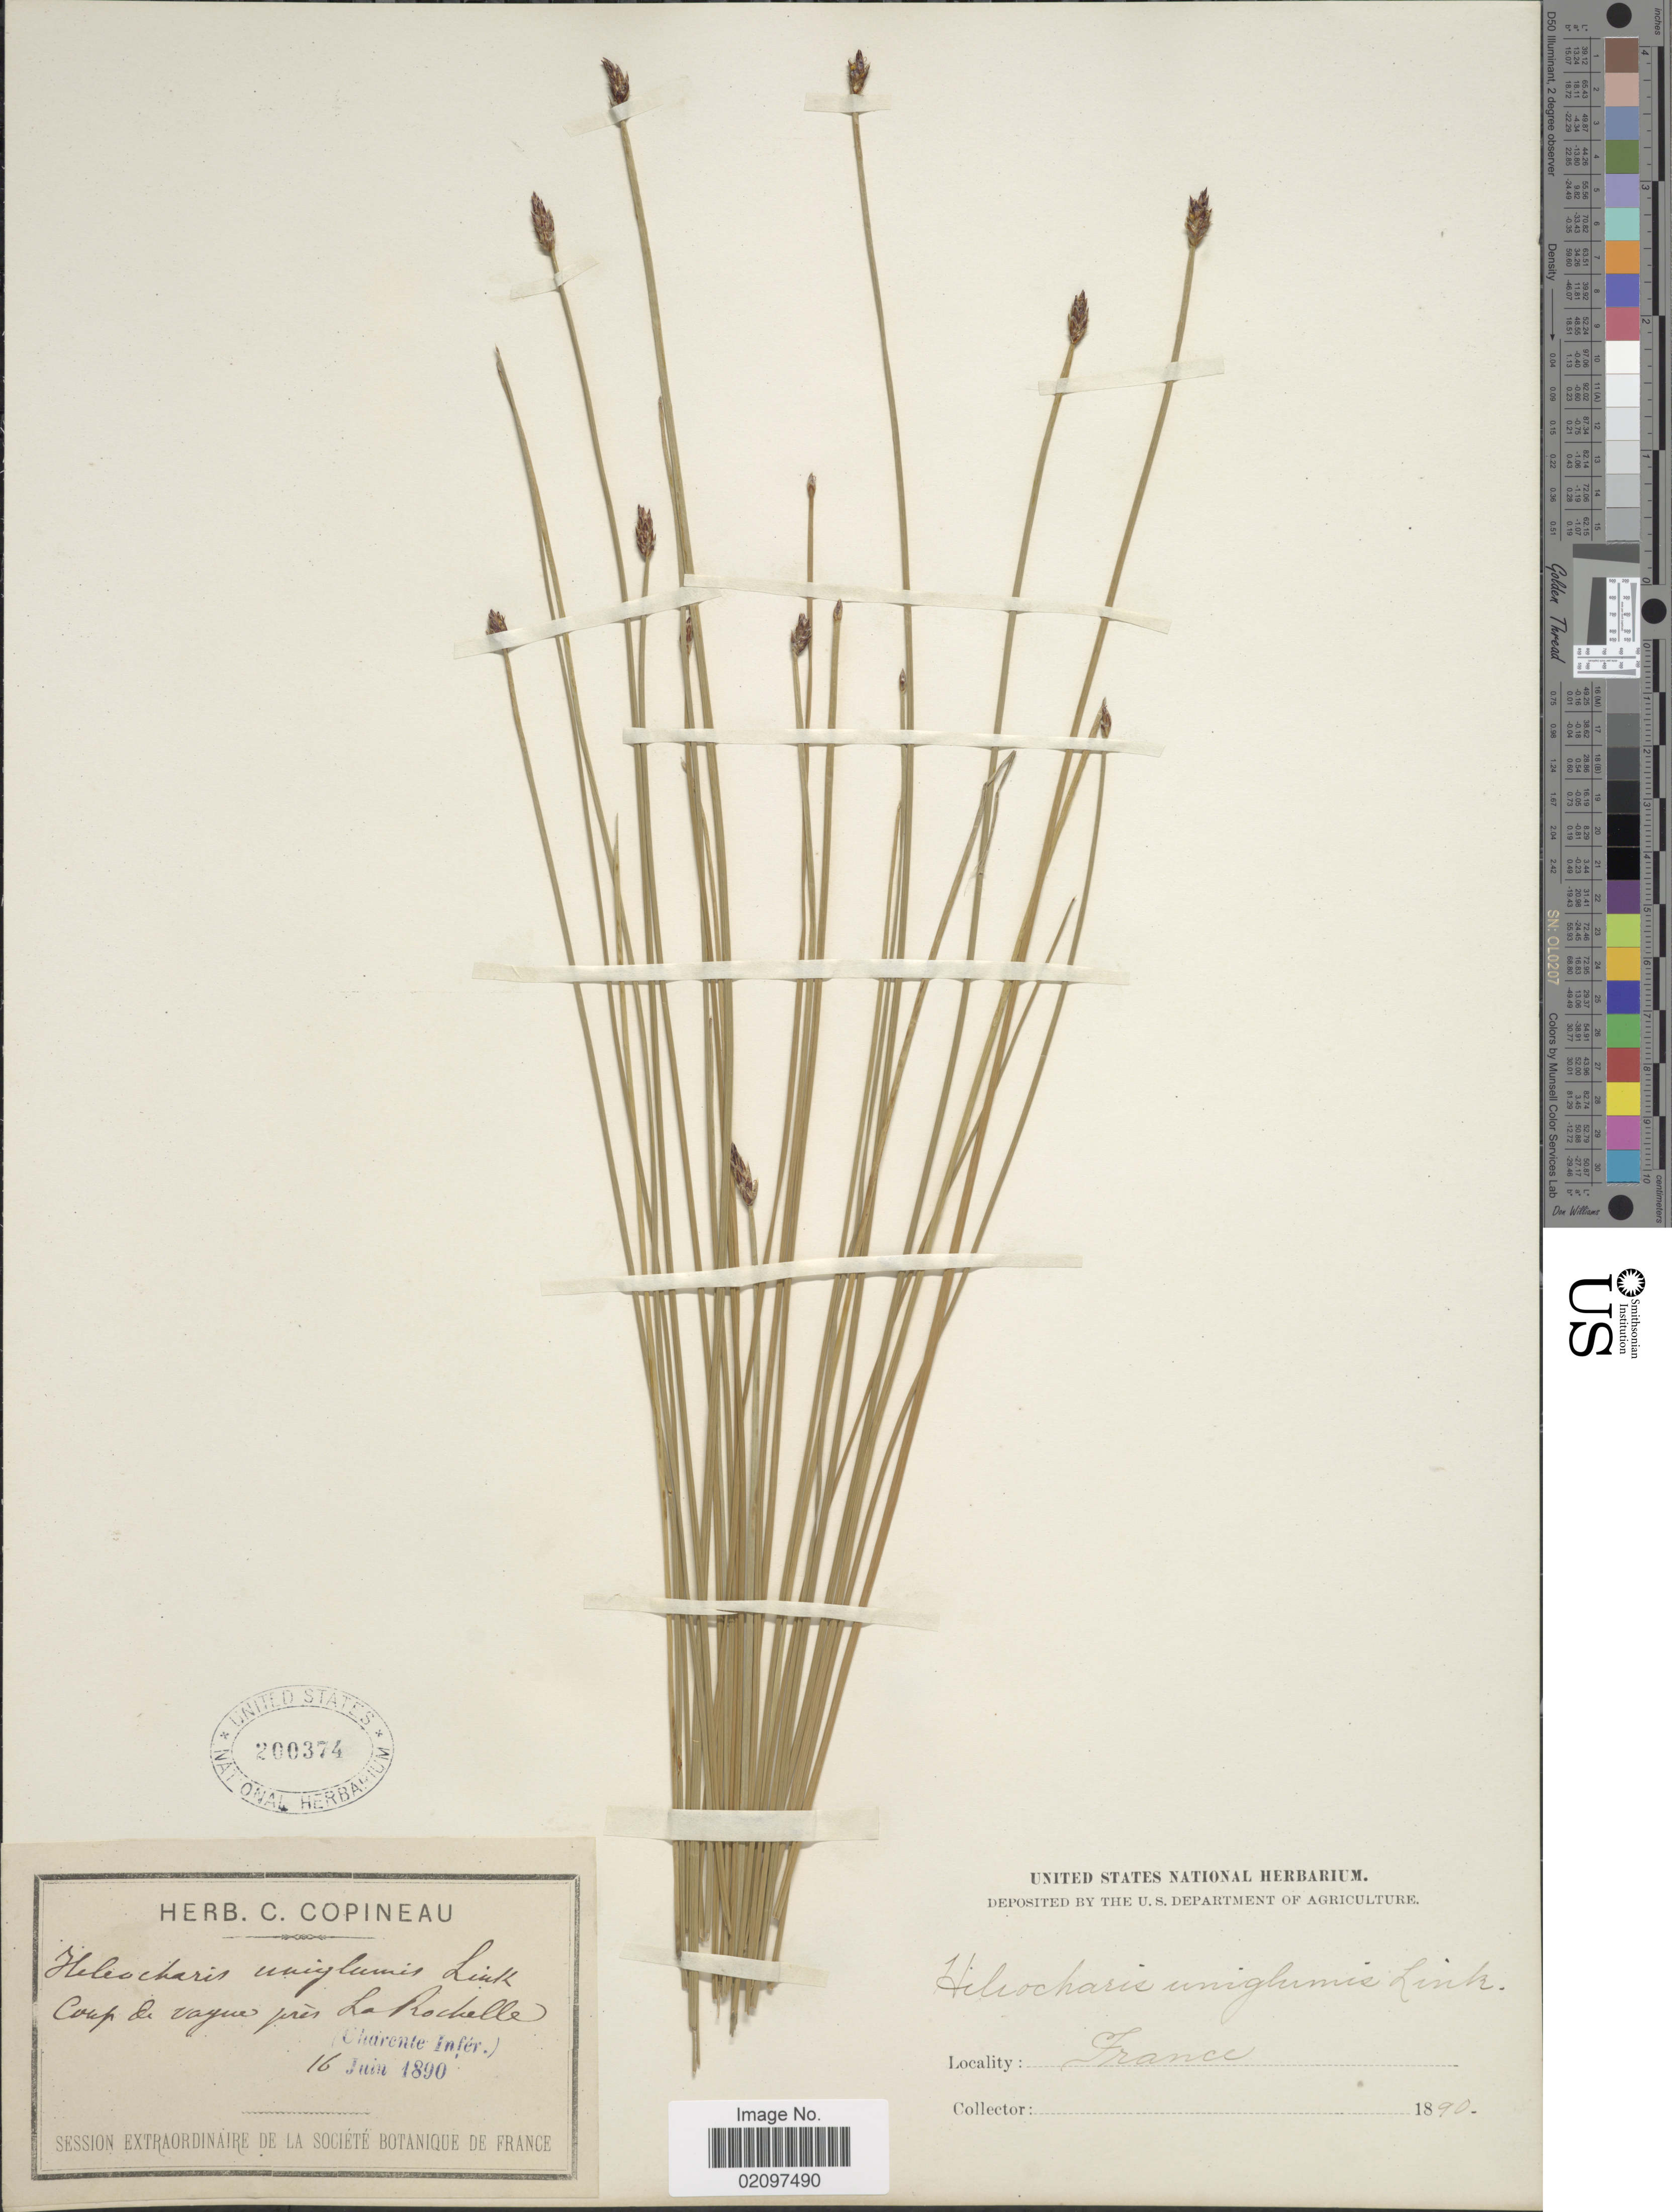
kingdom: Plantae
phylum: Tracheophyta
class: Liliopsida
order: Poales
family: Cyperaceae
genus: Eleocharis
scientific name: Eleocharis uniglumis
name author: (Link) Schult.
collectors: ex herb. C. Copineau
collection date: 1890-06-16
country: France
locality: Camp de vague pres La Rochelle (Charente Infér)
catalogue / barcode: US 200374